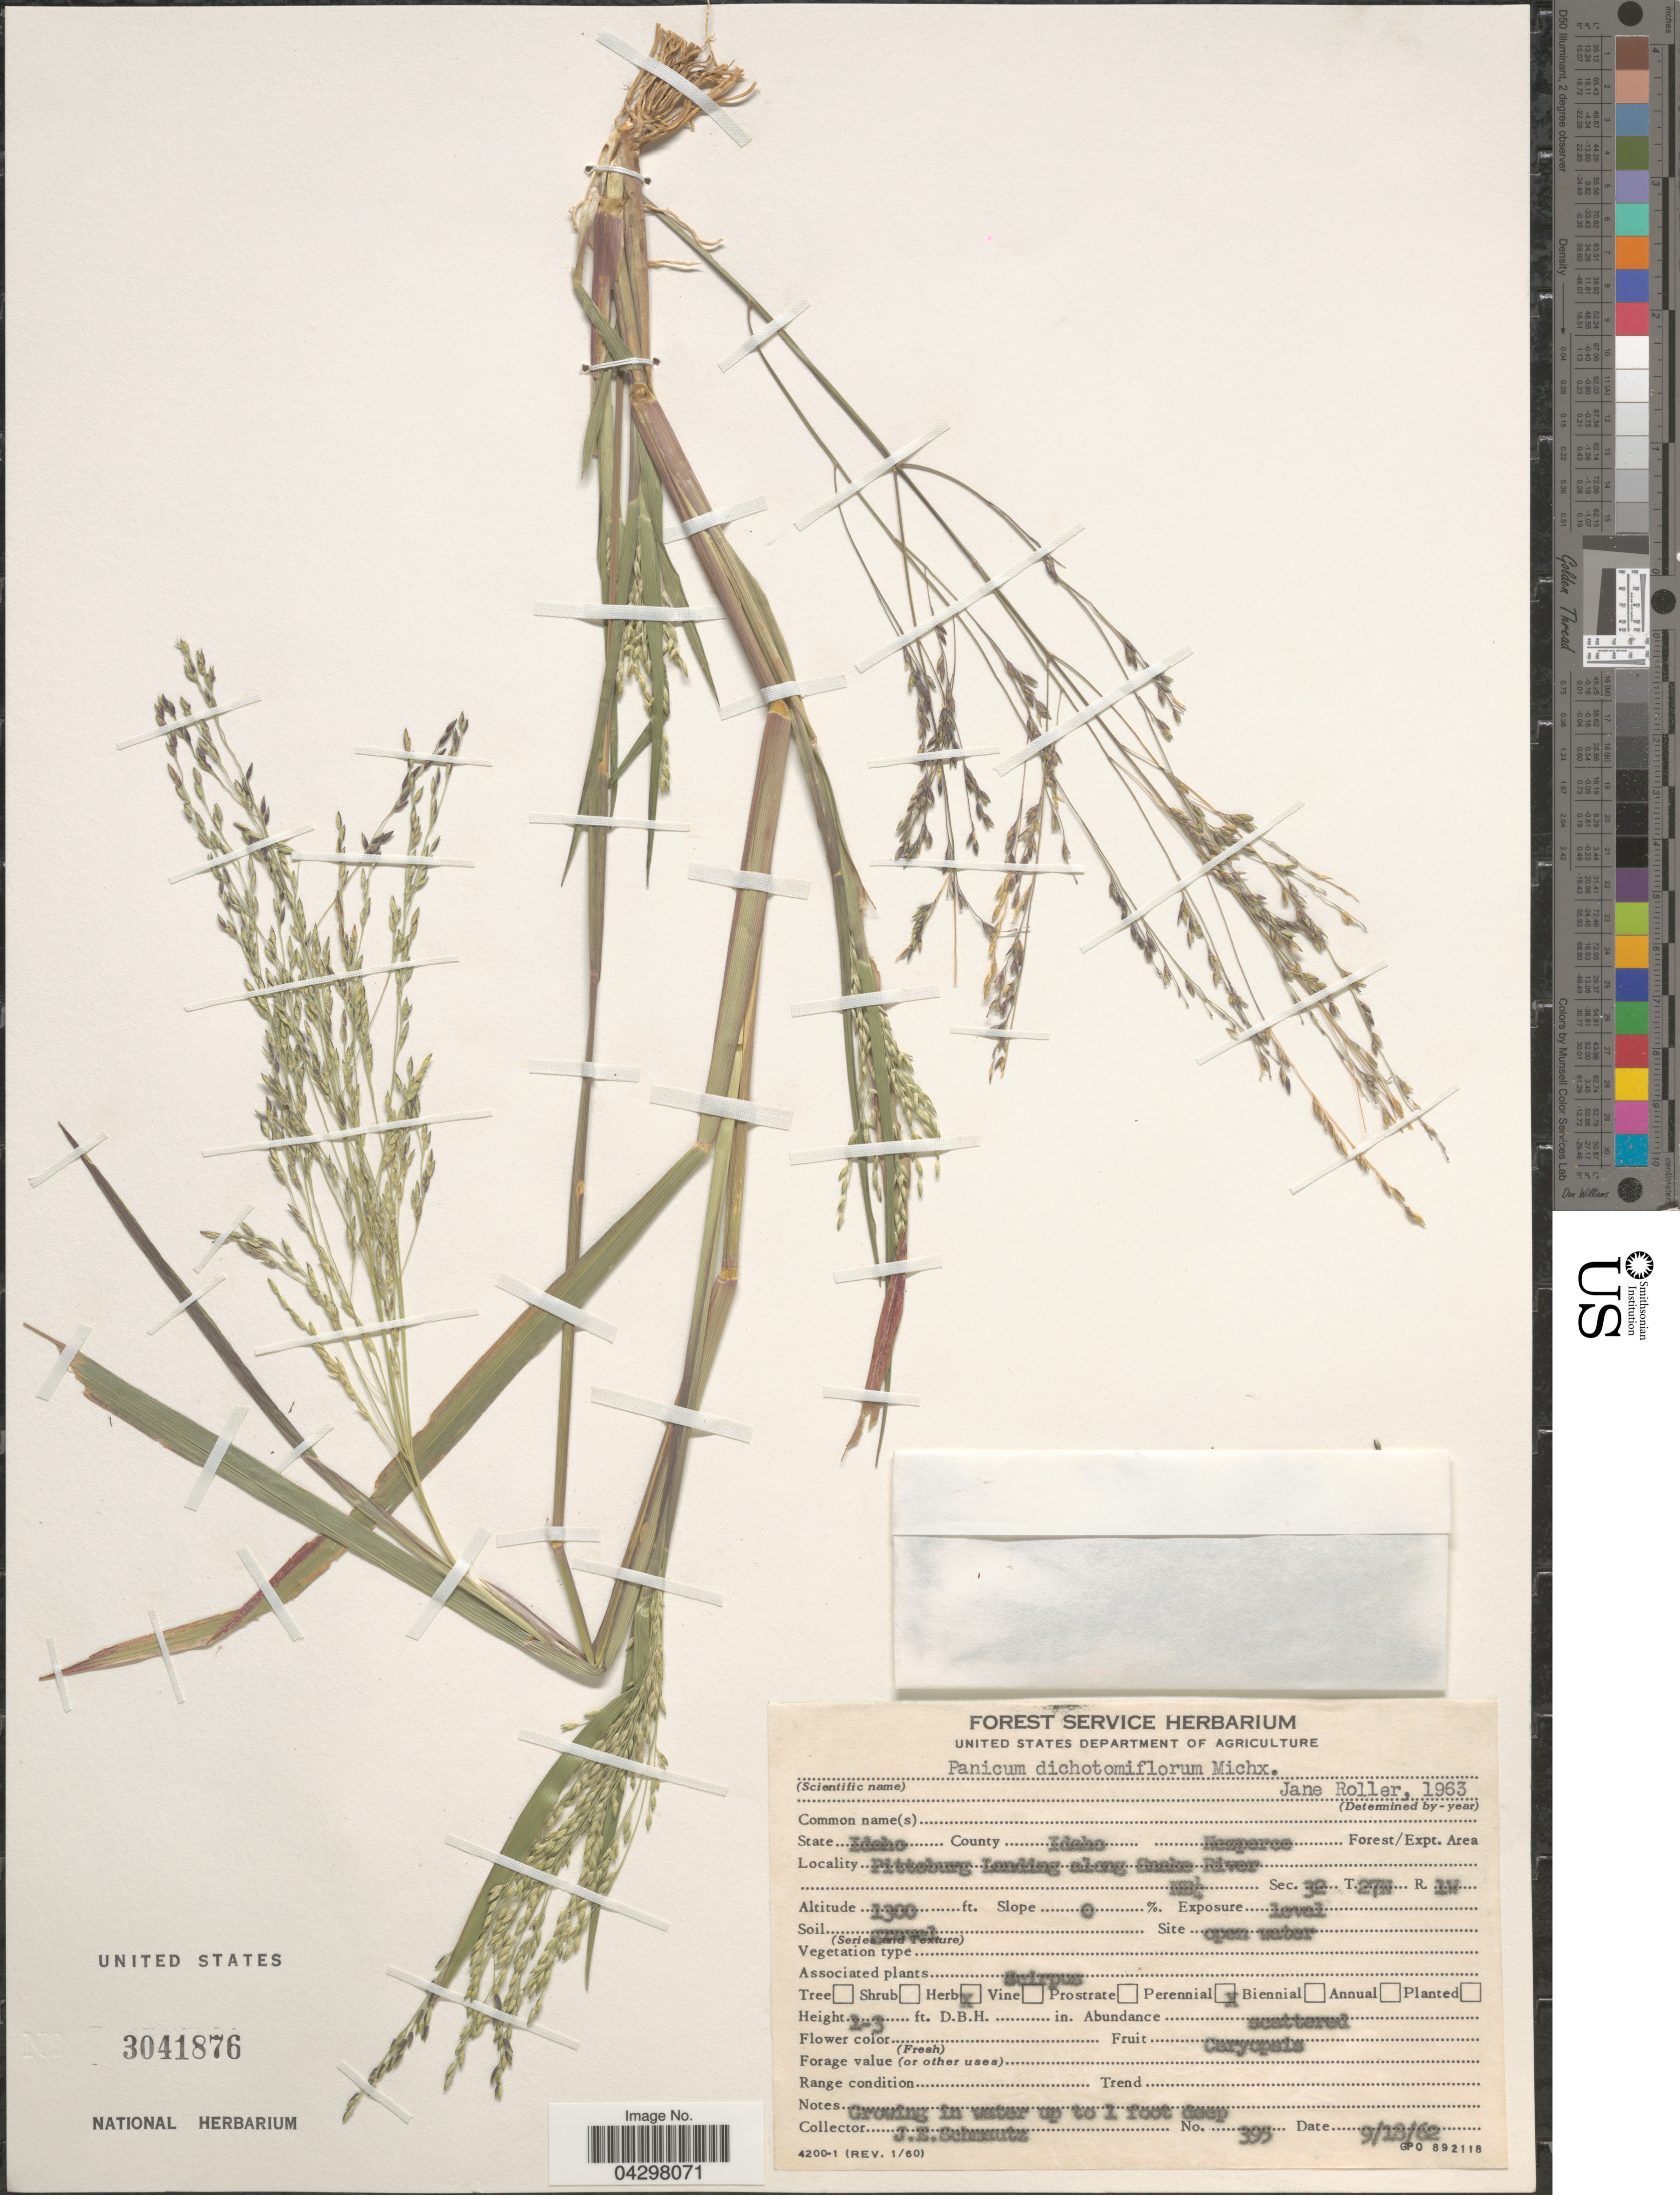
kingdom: Plantae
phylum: Tracheophyta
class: Liliopsida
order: Poales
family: Poaceae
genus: Panicum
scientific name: Panicum dichotomiflorum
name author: Michx.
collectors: J. Schmautz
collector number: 395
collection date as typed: Transcribed d/m/y: 18/9/62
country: United States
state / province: Idaho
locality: County Idaho. Nezperce Forest/Expt. Area. Pittsburg Landing along Snake River. NE¼ Sec. 32 T27N R1W.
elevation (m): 396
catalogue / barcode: US 3041876